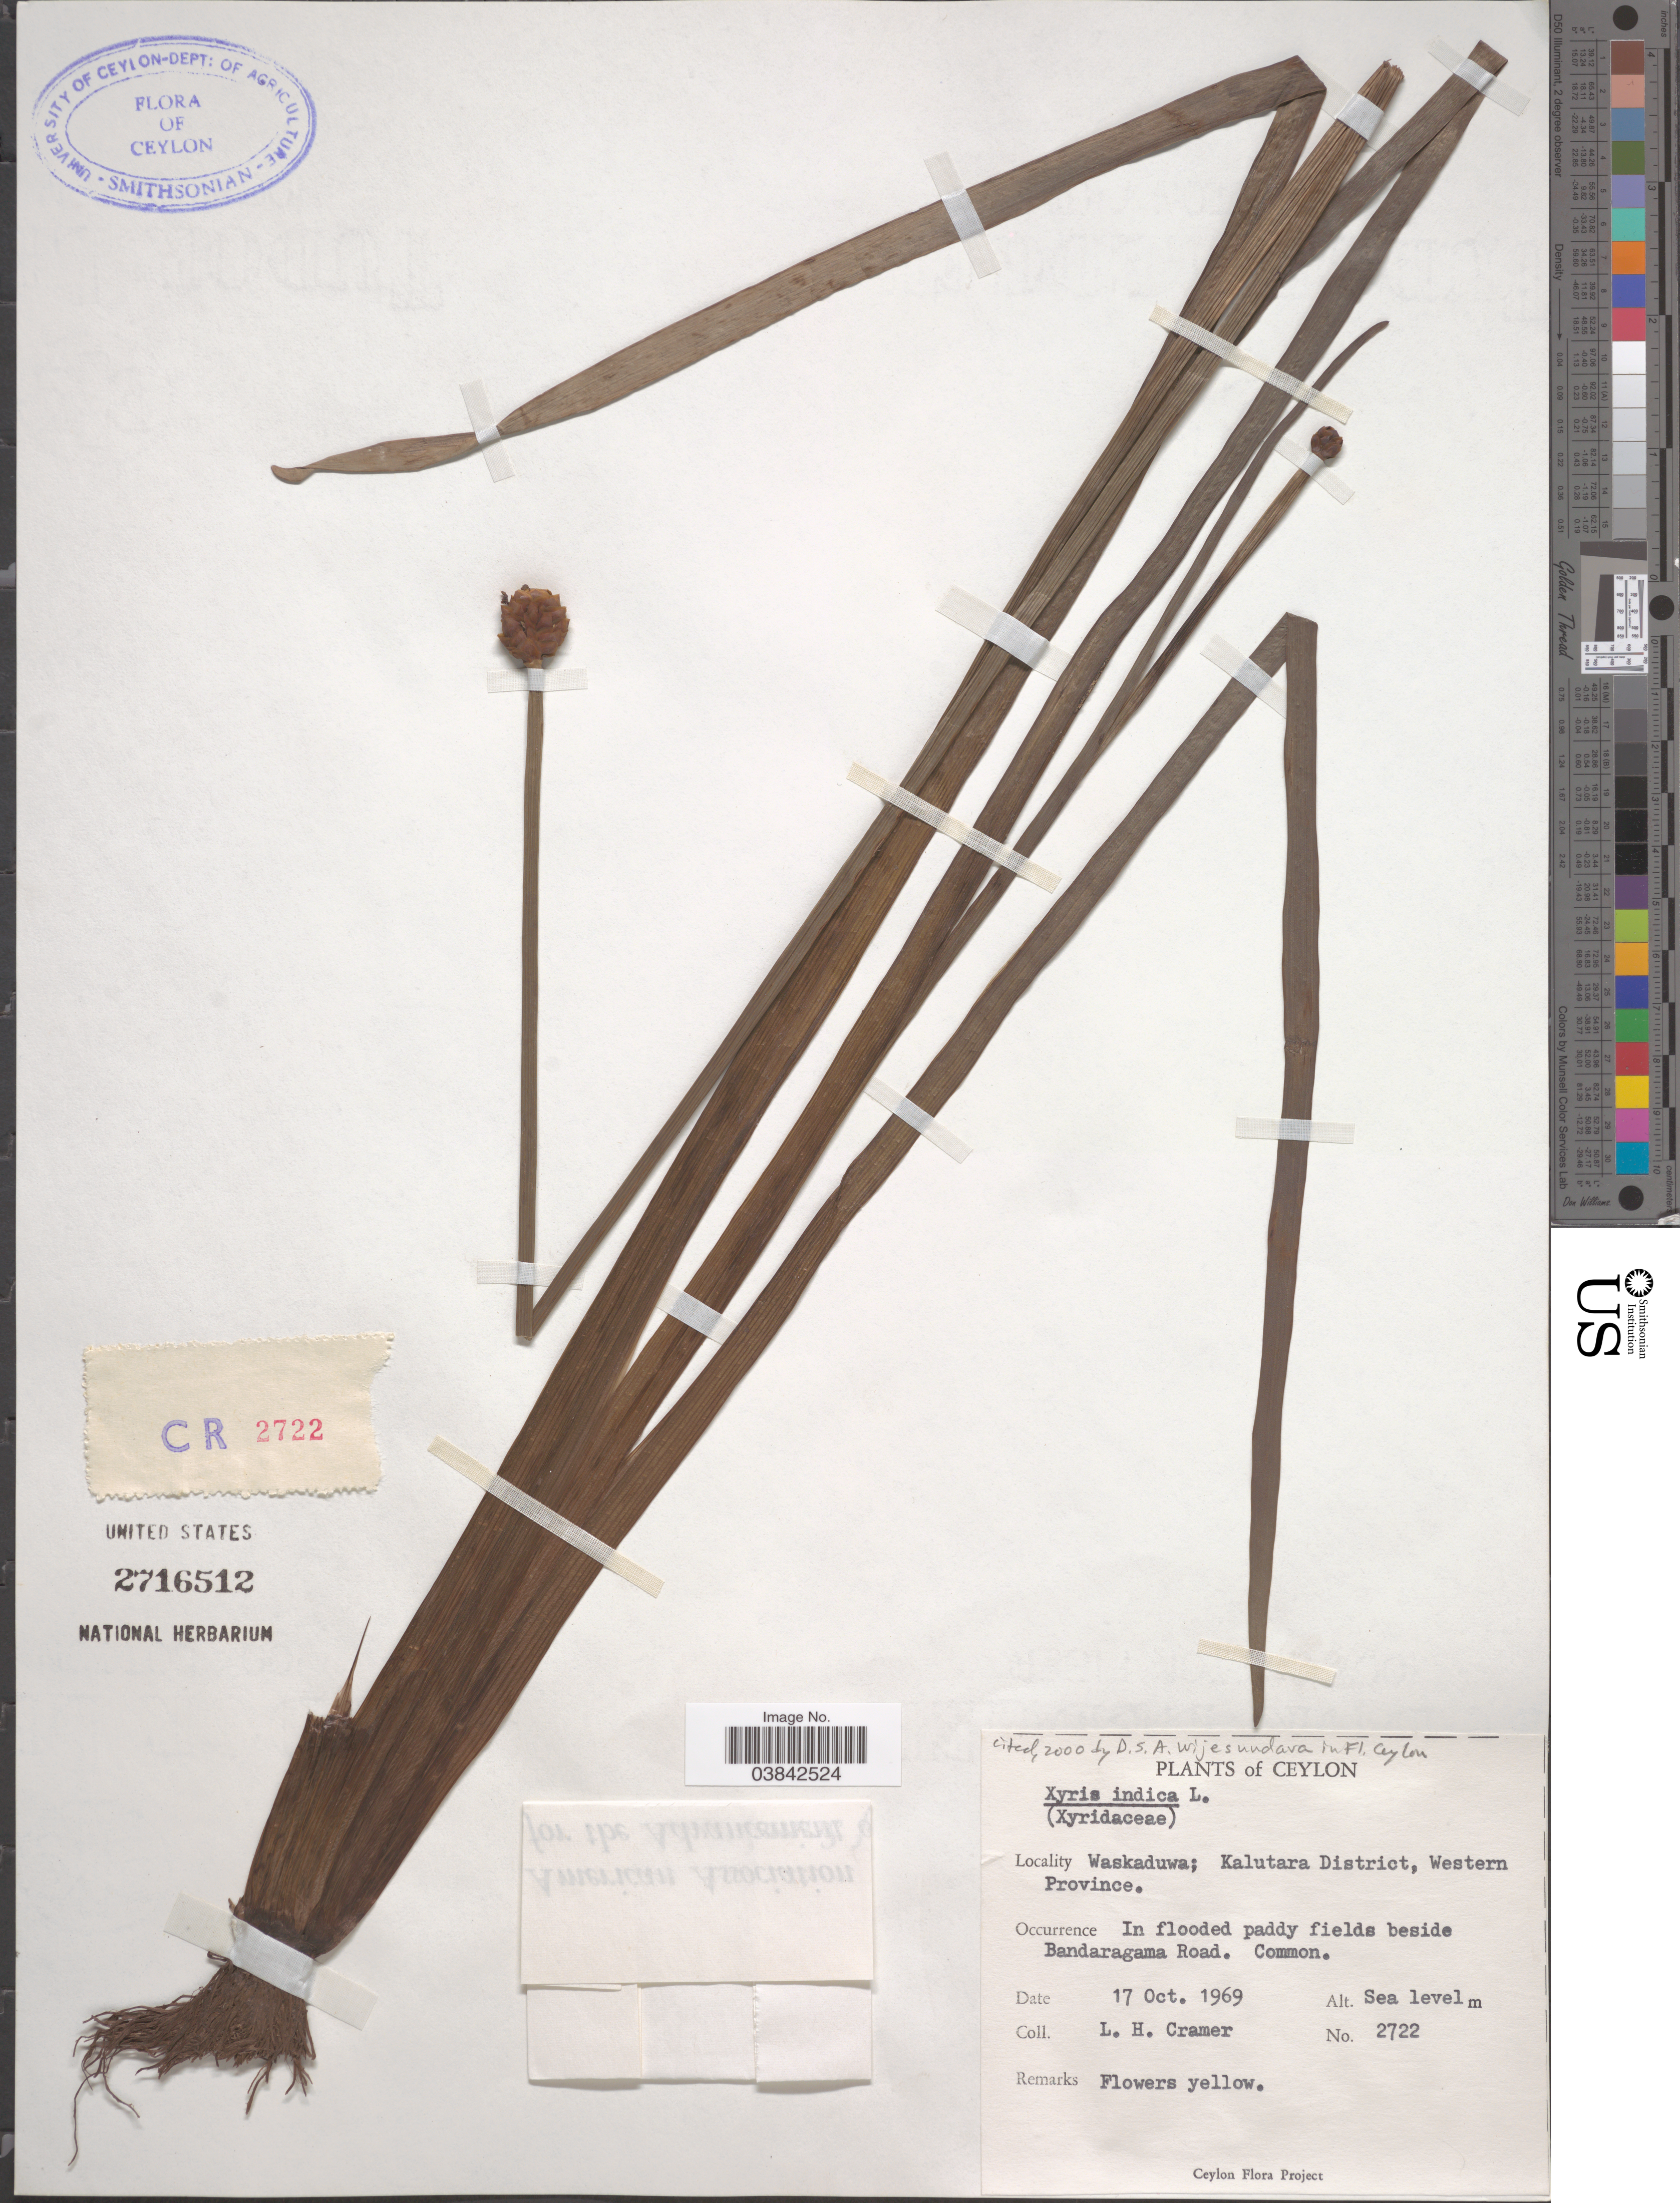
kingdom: Plantae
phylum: Tracheophyta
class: Liliopsida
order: Poales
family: Xyridaceae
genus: Xyris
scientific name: Xyris indica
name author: L.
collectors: L. H. Cramer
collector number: CR? 2722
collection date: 1969-10-17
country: Sri Lanka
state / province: Western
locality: Waskaduwa; Kalutara District. Beside Bandaragama Road.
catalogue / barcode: US 2716512